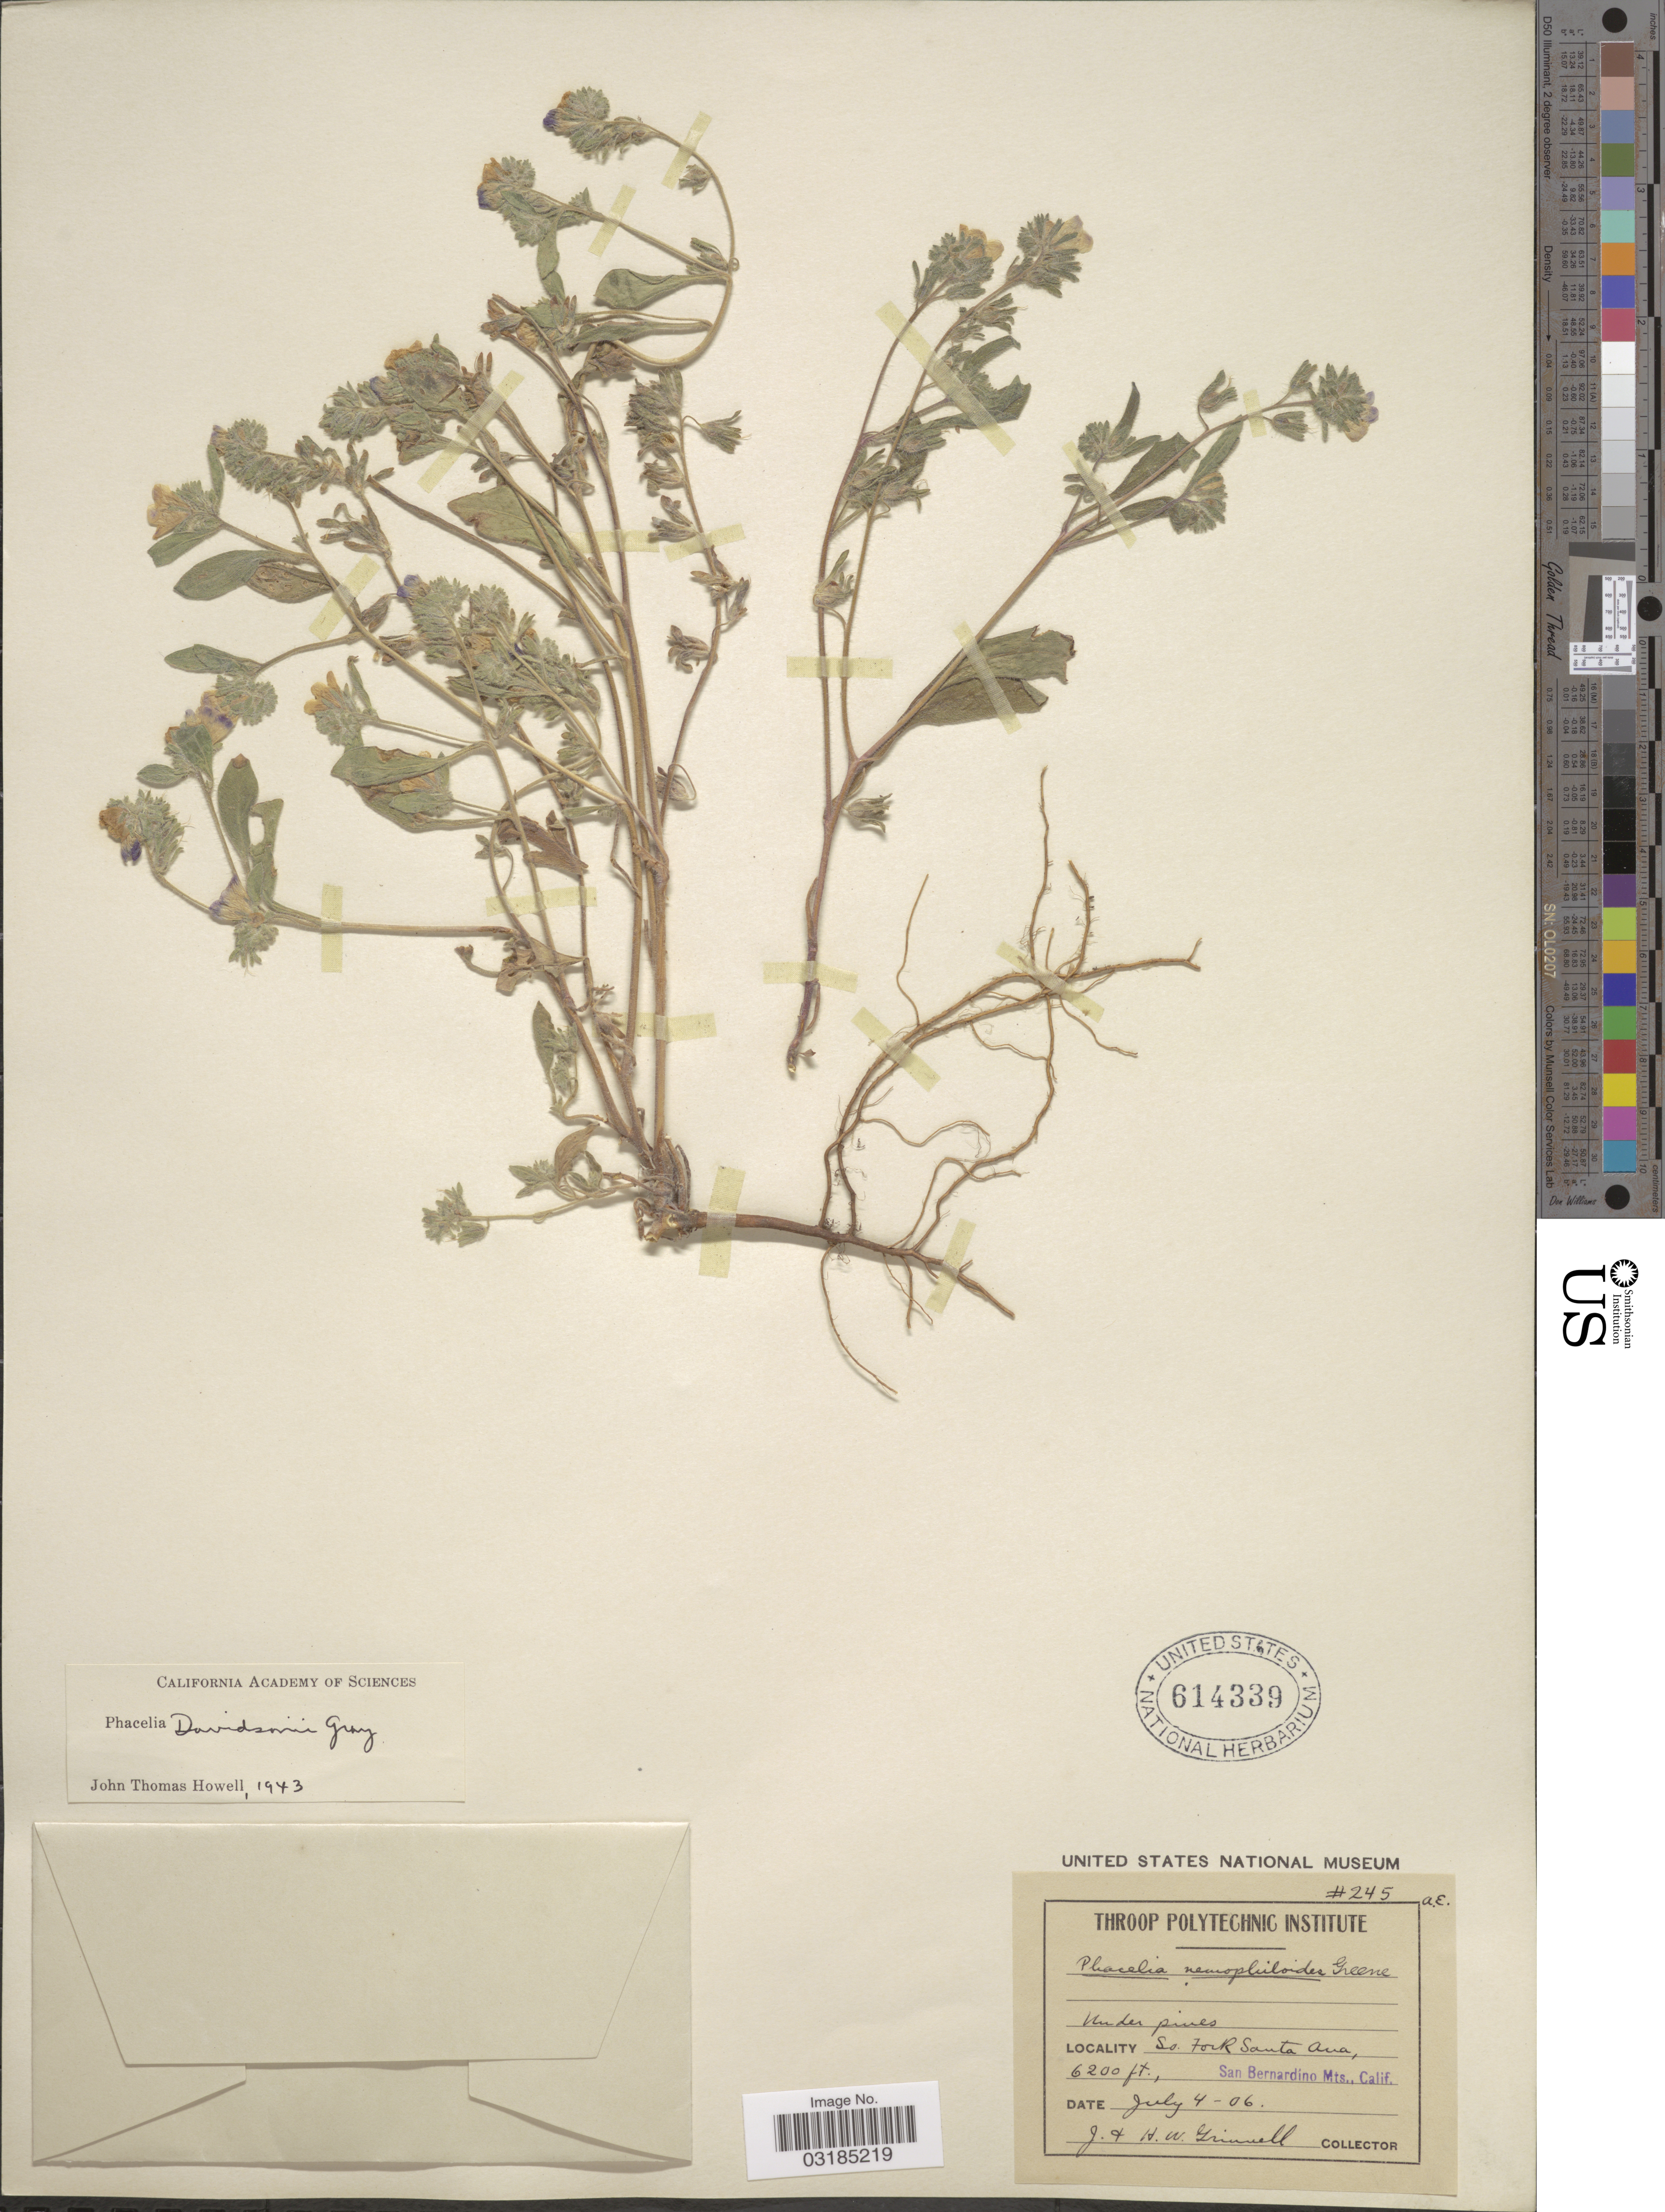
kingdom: Plantae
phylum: Tracheophyta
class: Magnoliopsida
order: Boraginales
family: Hydrophyllaceae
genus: Phacelia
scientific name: Phacelia davidsonii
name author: A. Gray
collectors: J. Grinnell & H. Grinnell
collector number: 245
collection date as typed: Transcribed d/m/y: 4/7/6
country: United States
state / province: California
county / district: San Bernardino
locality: So. Fork Santa Ana, San Bernardino Mts.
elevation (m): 1890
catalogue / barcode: US 614339